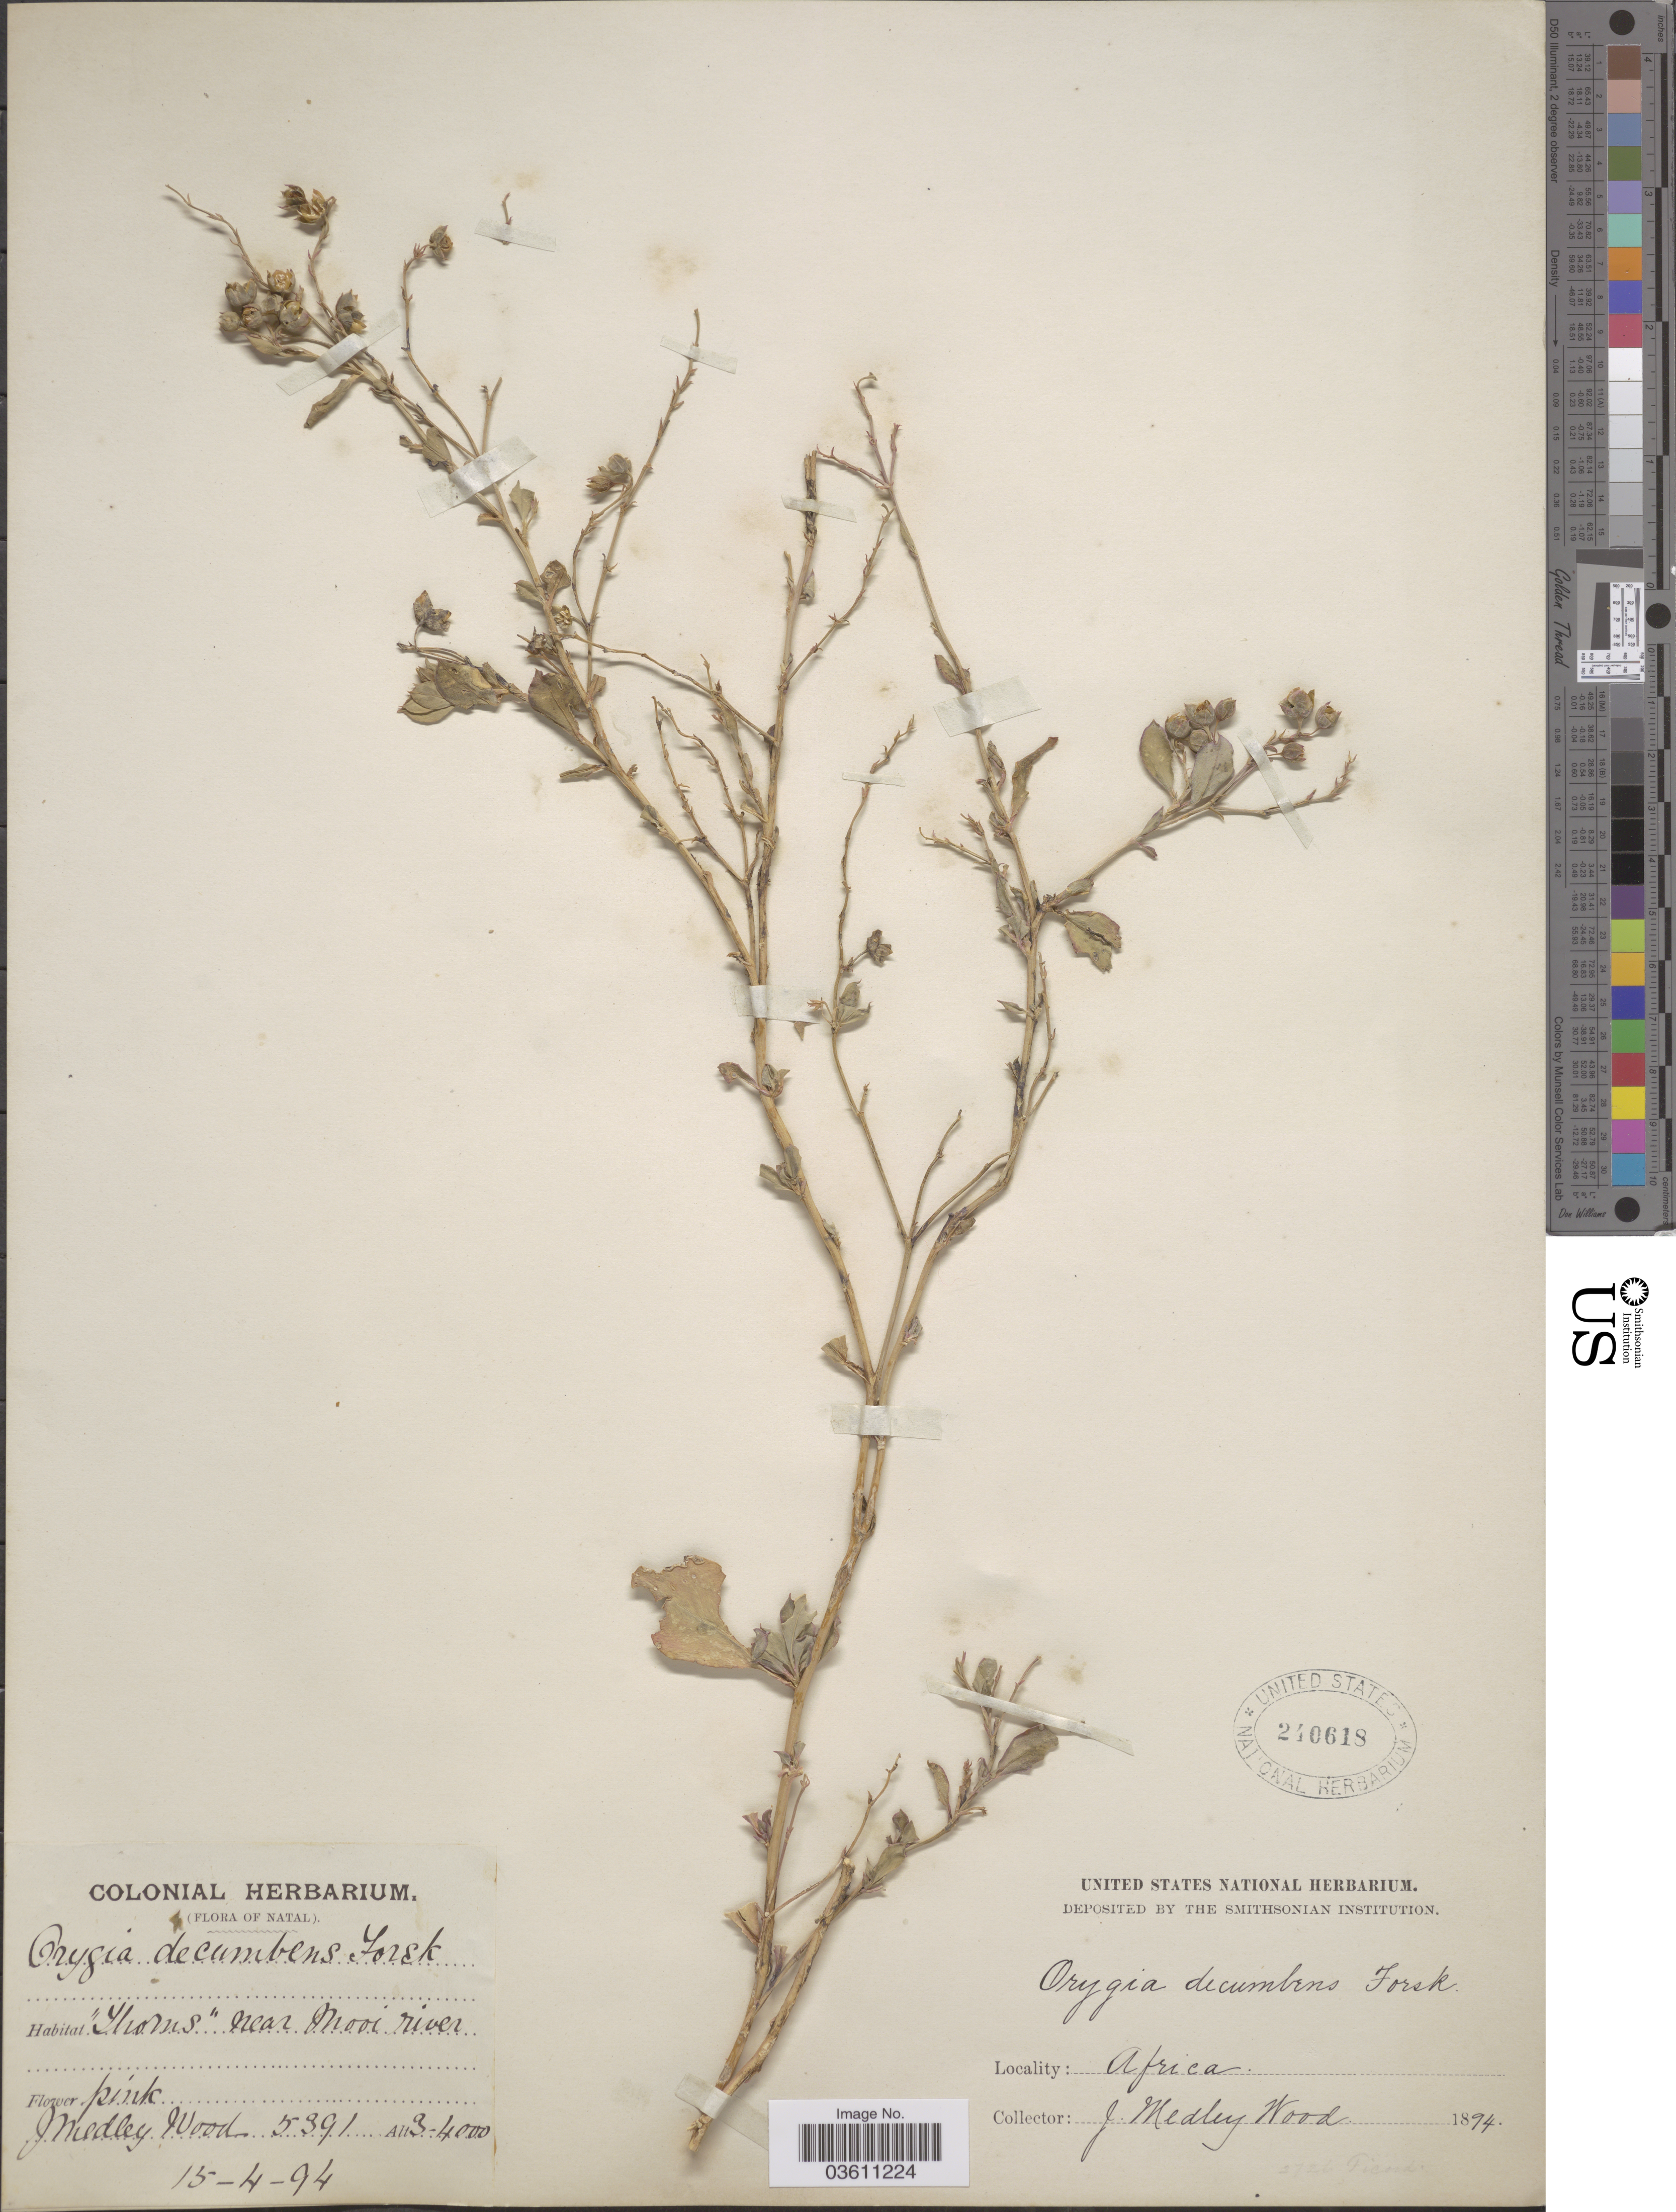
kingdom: Plantae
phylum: Tracheophyta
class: Magnoliopsida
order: Caryophyllales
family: Corbichoniaceae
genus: Corbichonia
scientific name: Corbichonia decumbens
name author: (Forssk.) Exell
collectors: J. Medley Wood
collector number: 5391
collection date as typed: Transcribed d/m/y: 15/4/94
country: South Africa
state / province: KwaZulu-Natal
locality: Natal. "Thorns" near Mooi river.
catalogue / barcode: US 240618